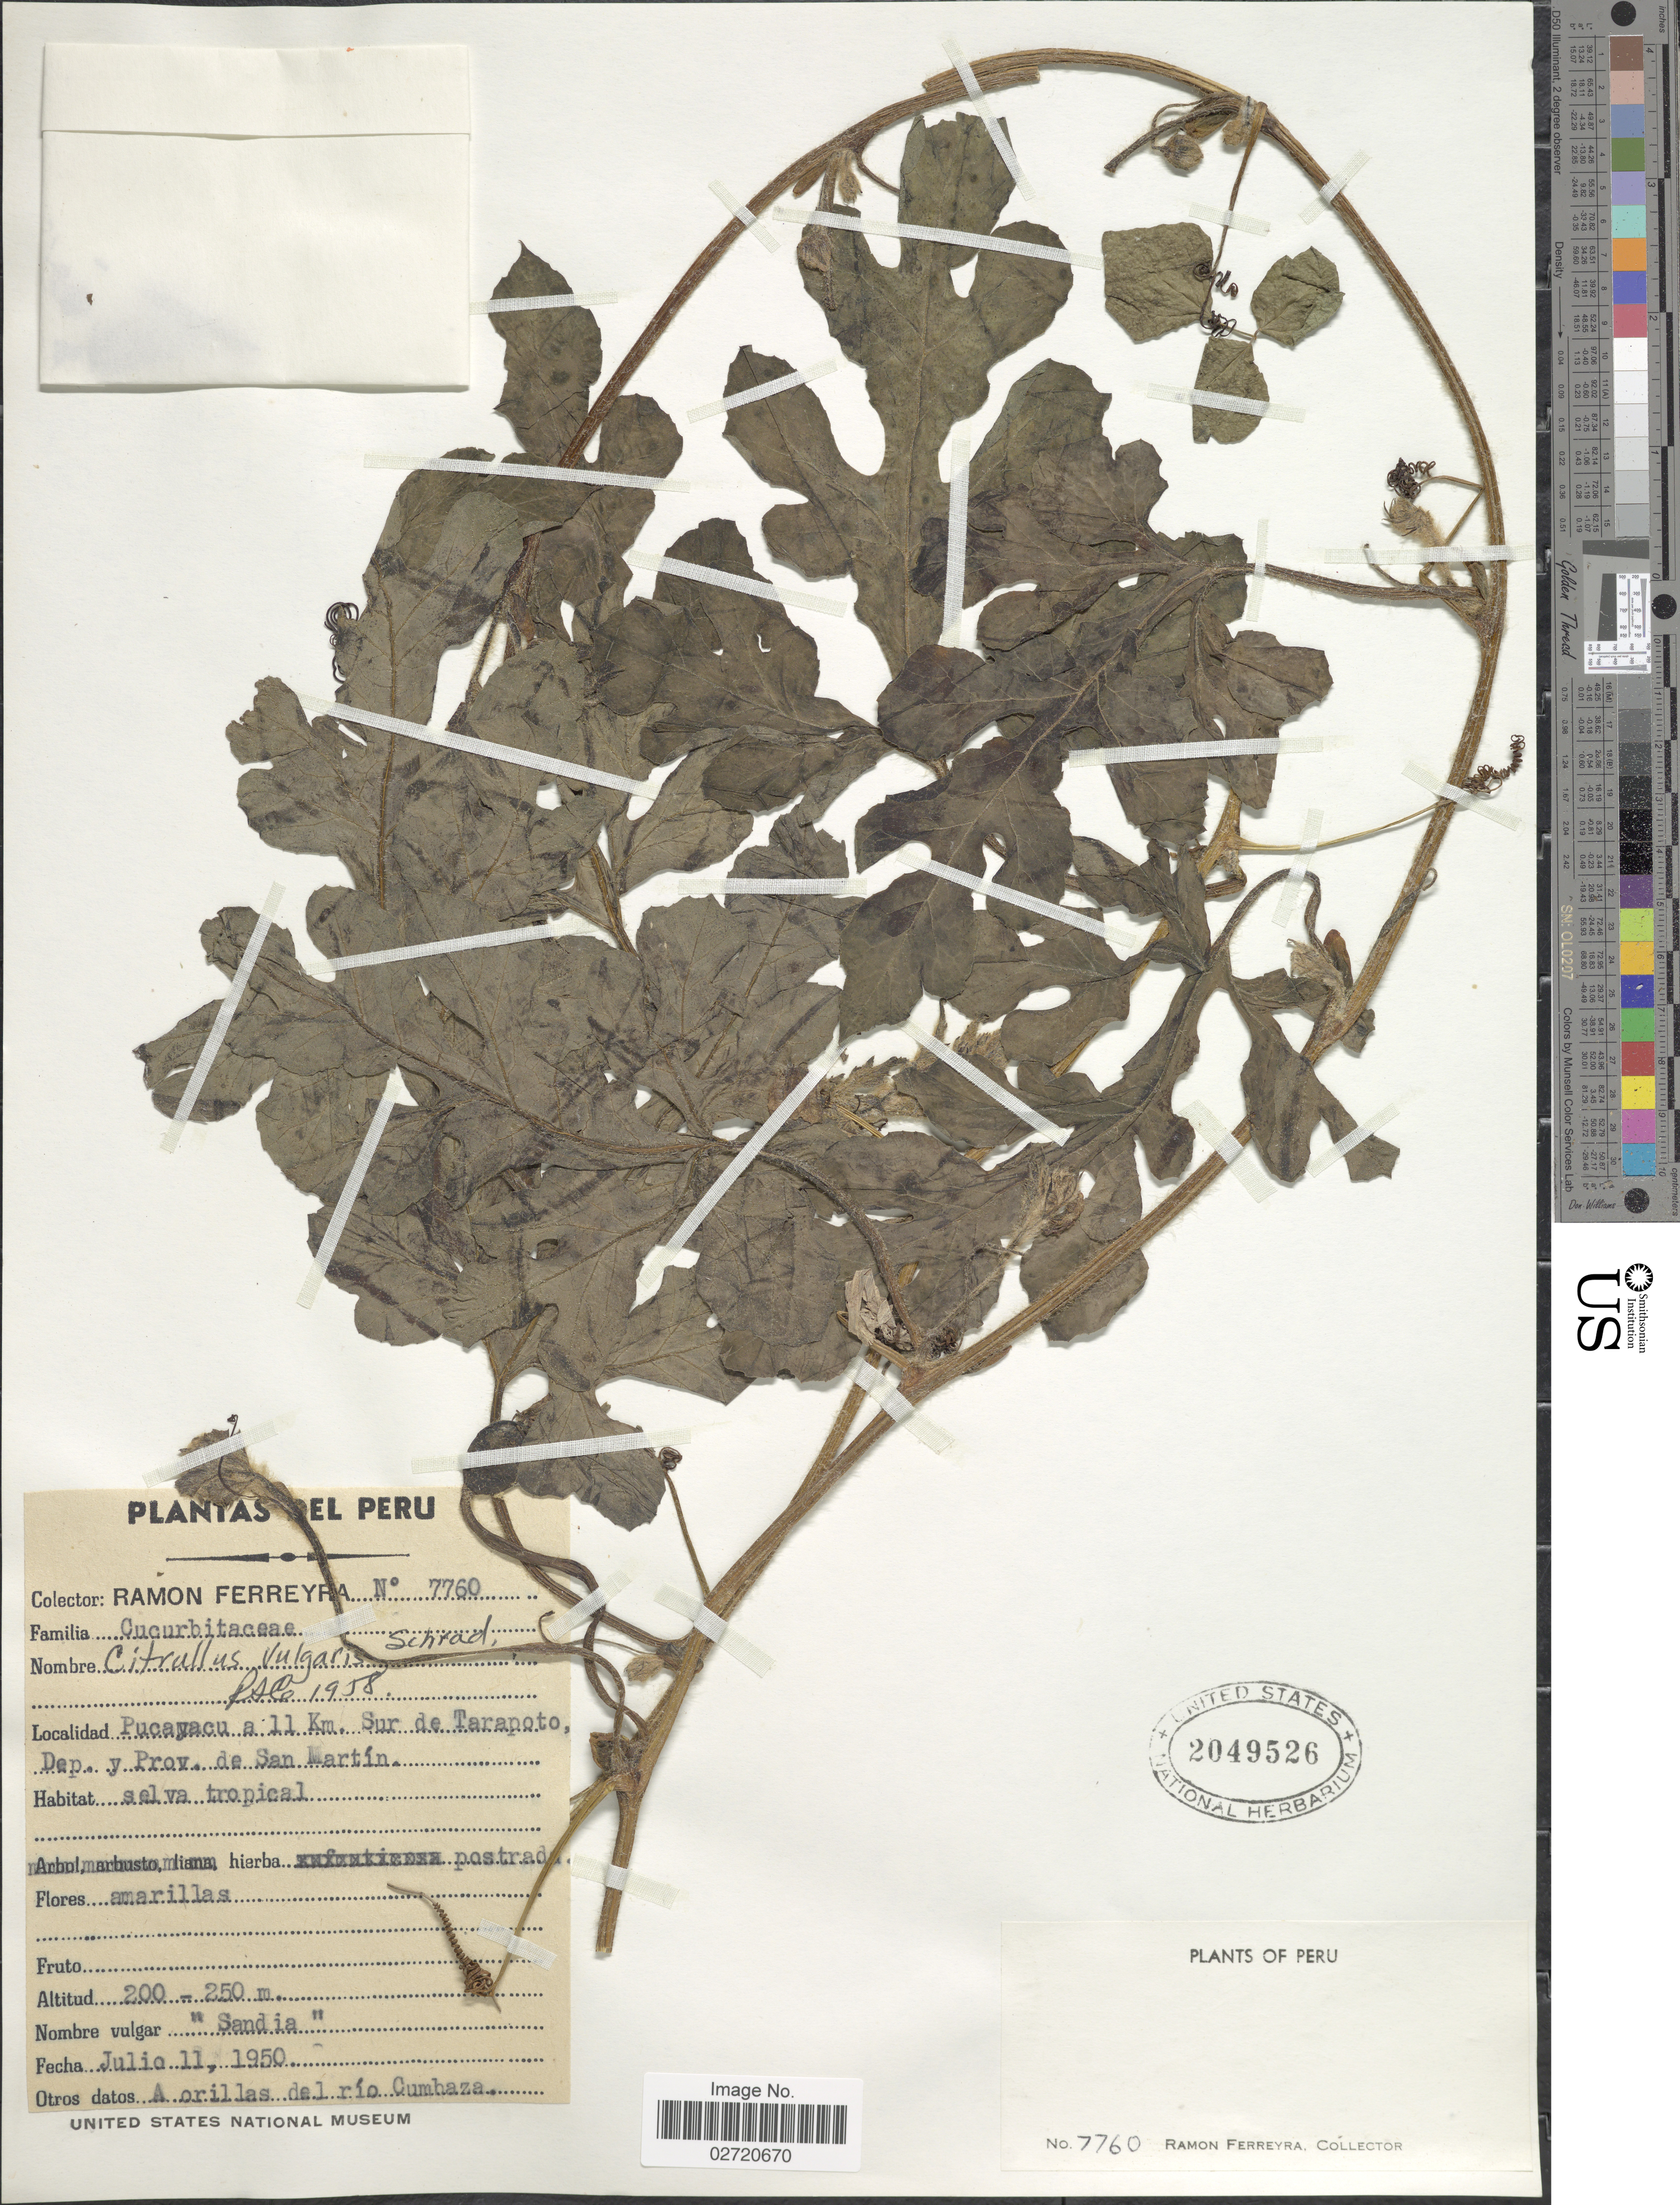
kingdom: Plantae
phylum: Tracheophyta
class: Magnoliopsida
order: Cucurbitales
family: Cucurbitaceae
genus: Citrullus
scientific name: Citrullus lanatus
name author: (Thunb.) Matsum. & Nakai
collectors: R. A. Ferreyra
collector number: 7760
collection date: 1950-07-11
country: Peru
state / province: San Martín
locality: Pucayacu a 11 Km. Sur de Tarapoto, Dep. y Prov. de San Martin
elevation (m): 200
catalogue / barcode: US 2049526